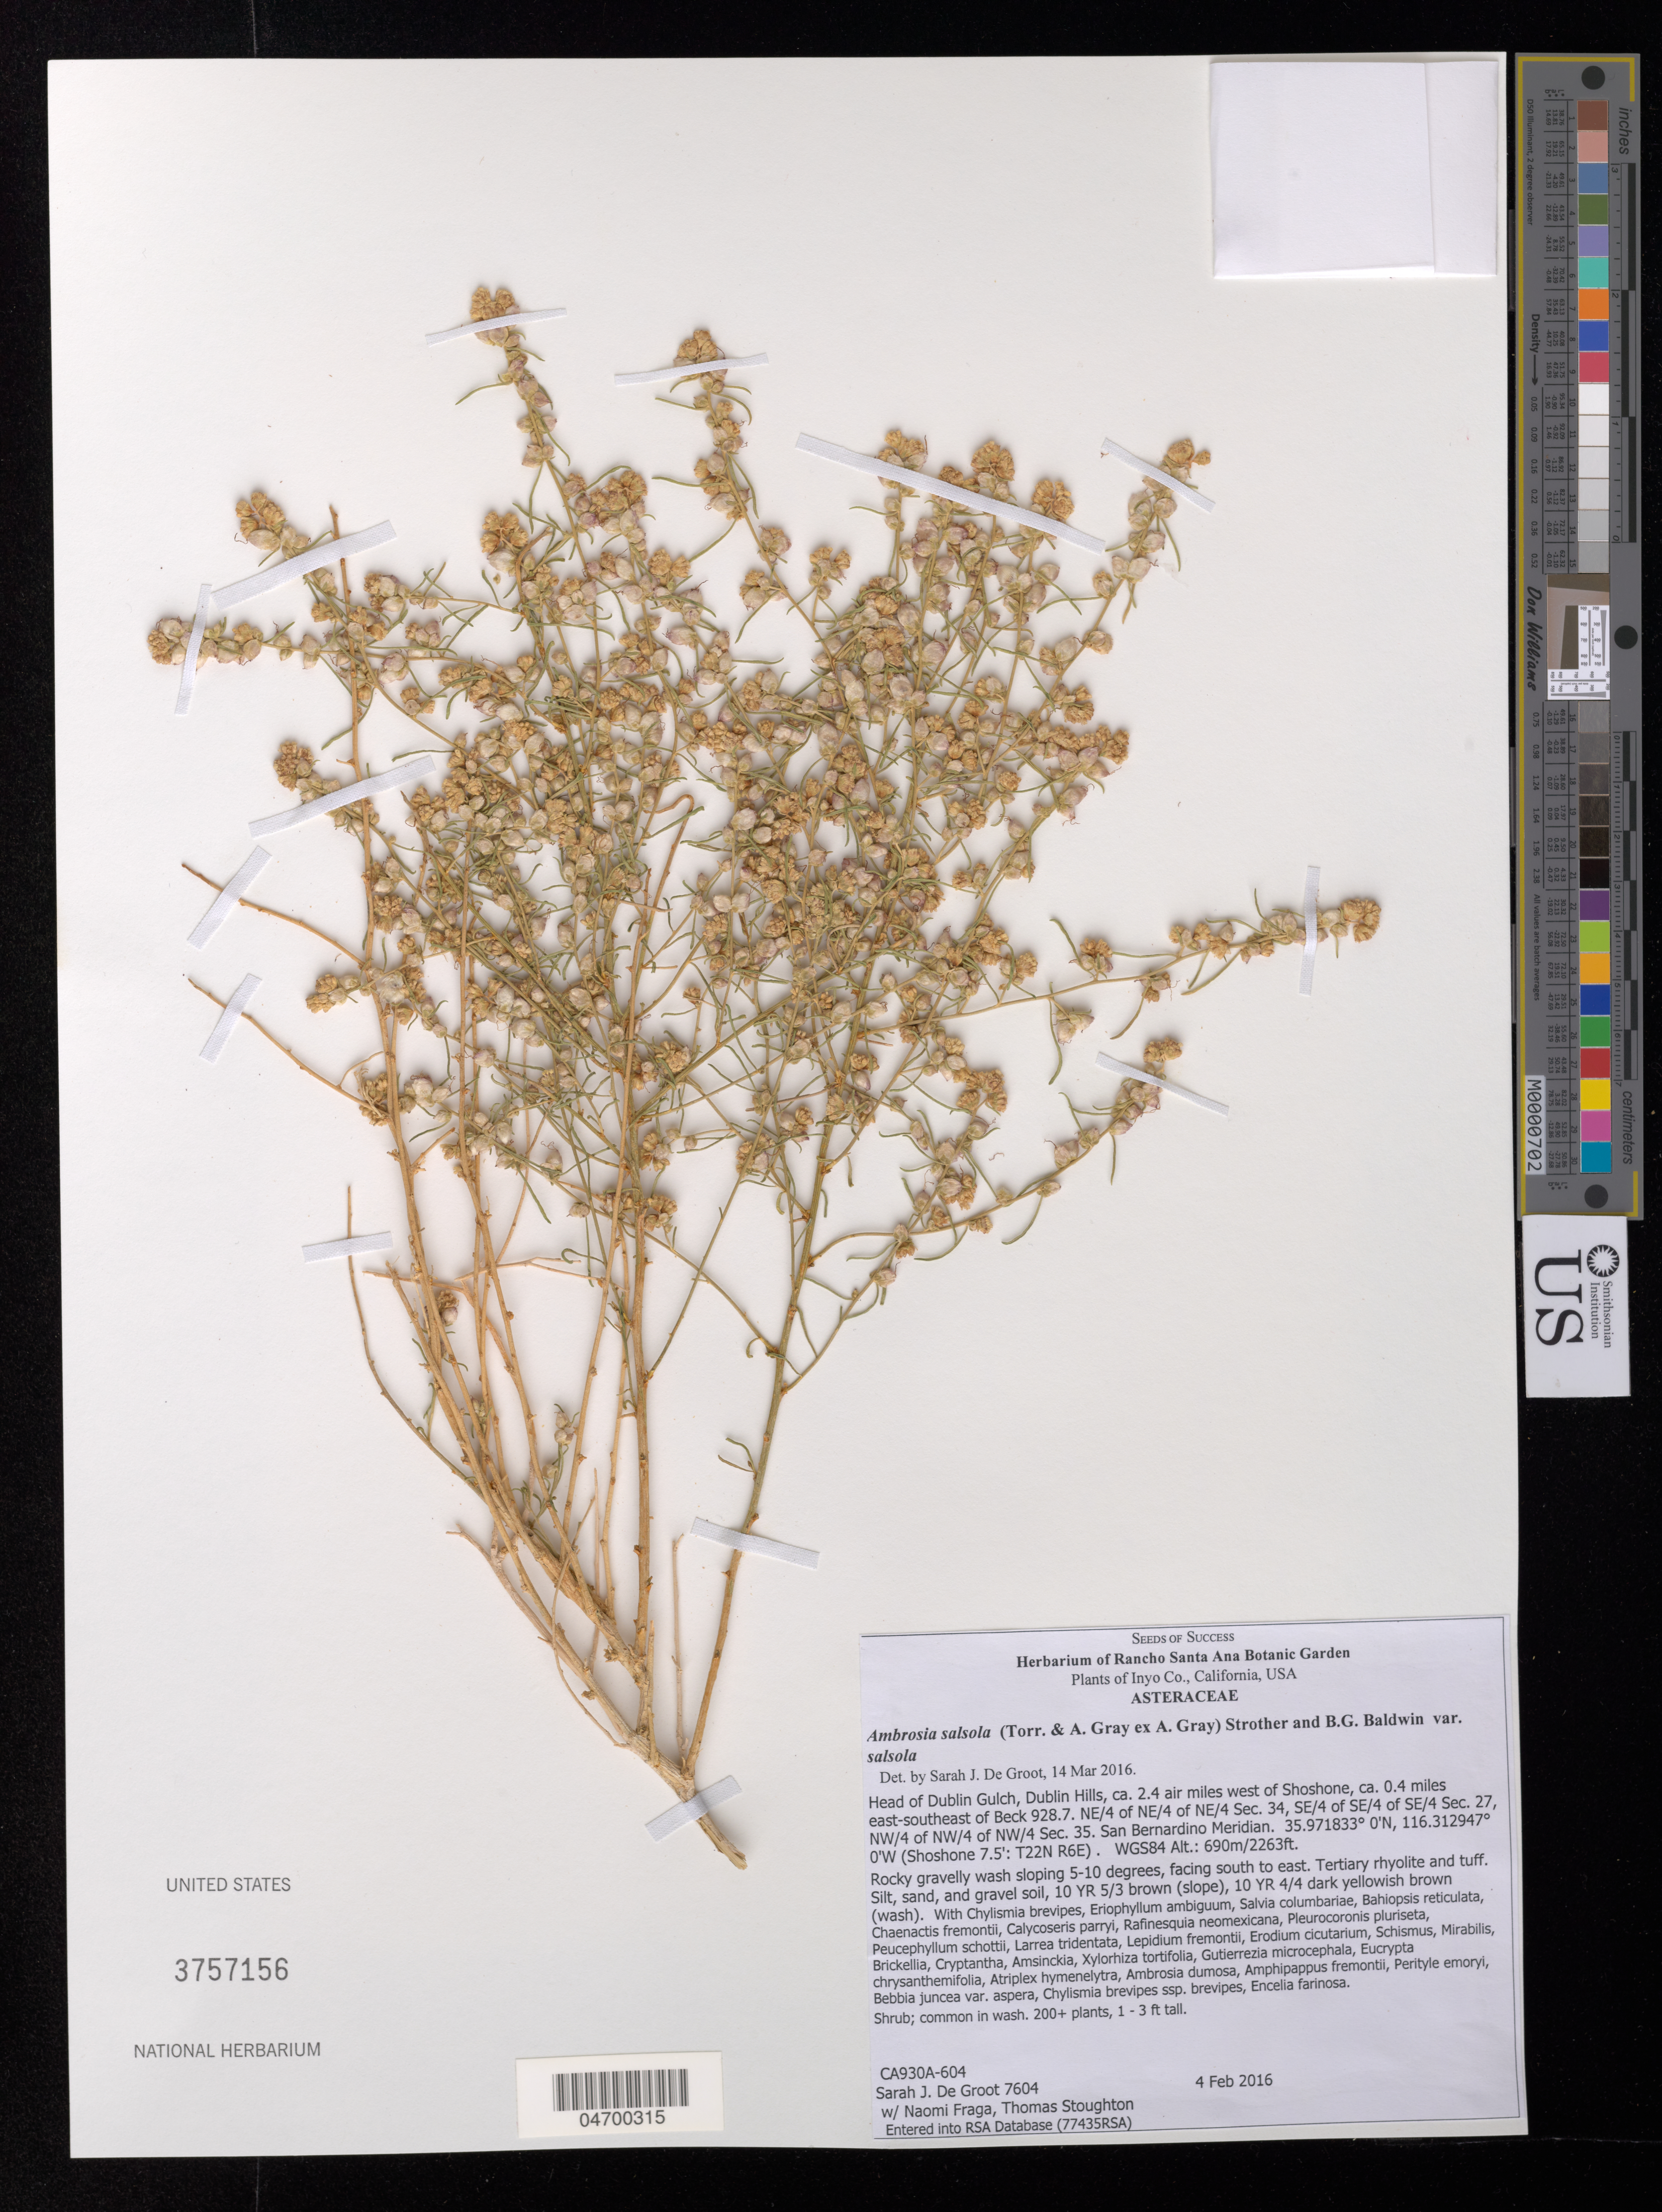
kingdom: Plantae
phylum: Tracheophyta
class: Magnoliopsida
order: Asterales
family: Asteraceae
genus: Ambrosia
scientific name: Ambrosia salsola var. salsola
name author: (Torr. & A. Gray) Strother & B.G. Baldwin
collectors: S. De Groot, N. Fraga & T. Stoughton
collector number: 7604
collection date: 2016-02-04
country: United States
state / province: California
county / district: Inyo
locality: Inyo Co. Head of Dublin Gulch, Dublin Hills, ca. 2.4 air miles west of Shoshone, ca. 0.4 miles east-southeast of Beck 928.7. NE/4 of NE/4 of NE/4 Sec. 34, SE/4 of SE/4 of SE/4 Sec. 27, NW/4 of NW/4 of NW/4 Sec. 35. San Bernardino Meridian. (Shoshone 7.5': T22N R6E).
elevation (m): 690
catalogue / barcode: US 3757156